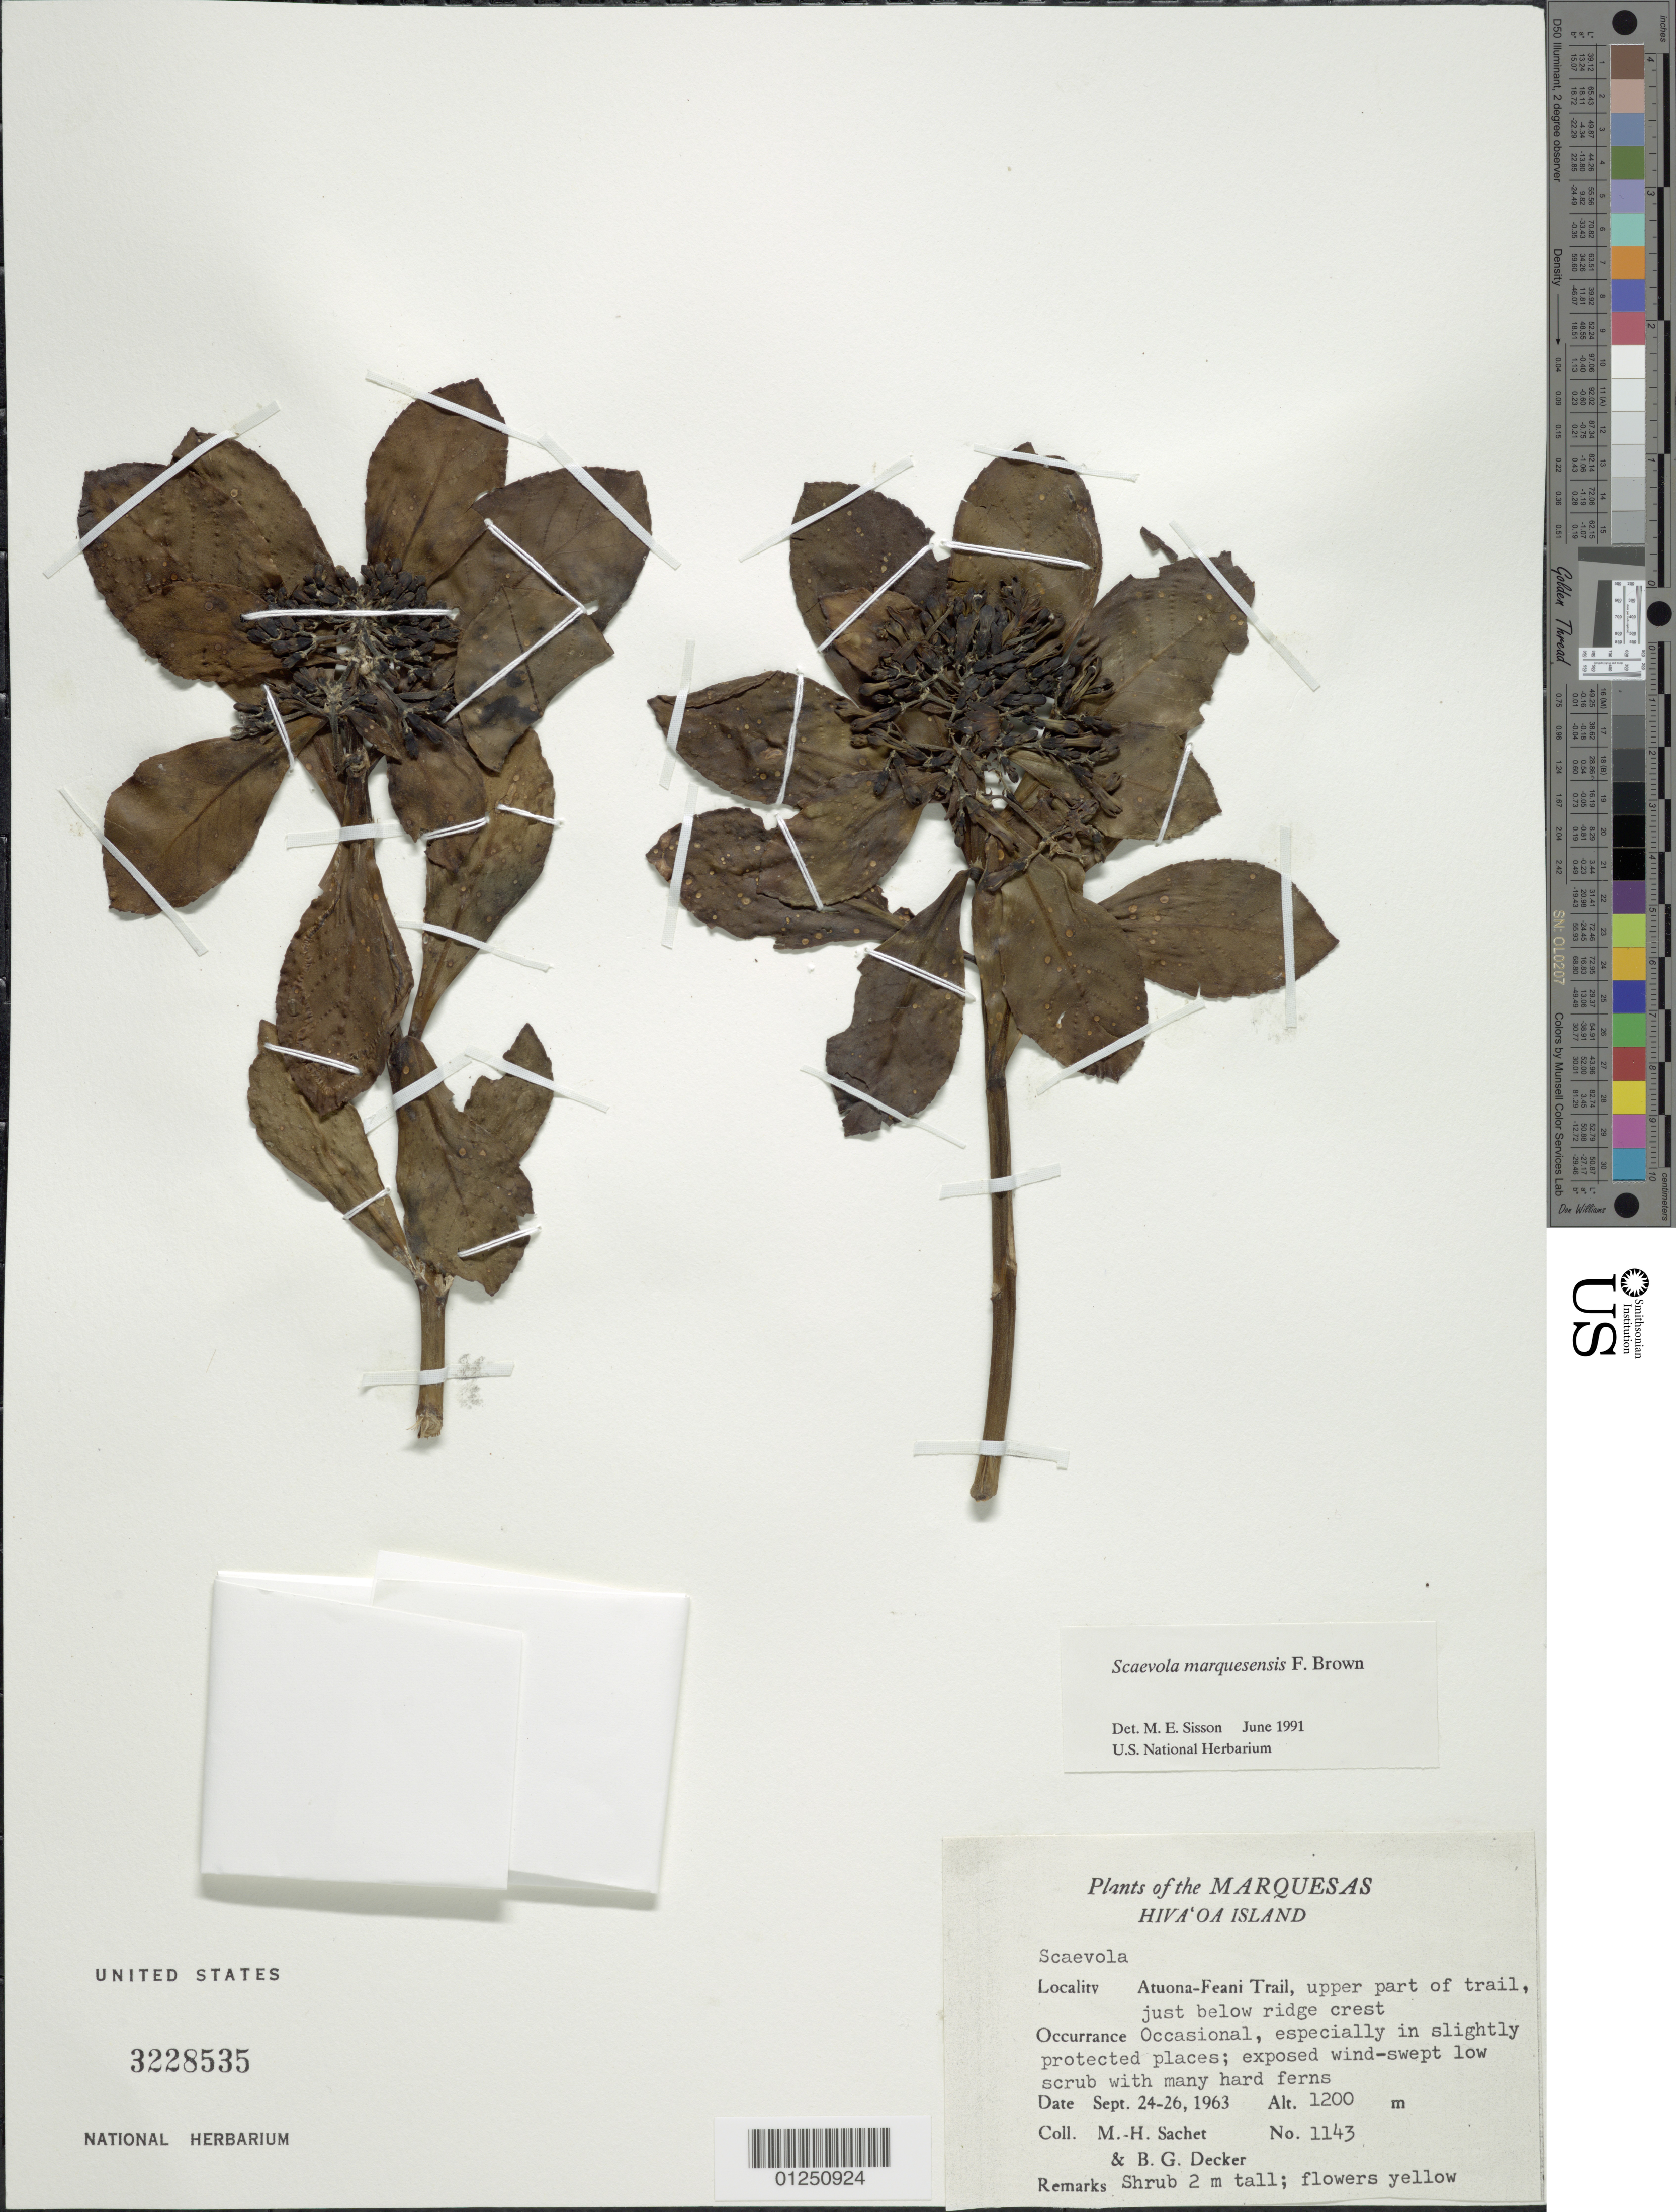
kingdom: Plantae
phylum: Tracheophyta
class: Magnoliopsida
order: Asterales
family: Goodeniaceae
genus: Scaevola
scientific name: Scaevola marquesensis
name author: F. Br.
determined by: Wagner, W. L., (BOT), Smithsonian Institution - National Museum of Natural History (UNITED STATES)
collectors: M.-H. Sachet & B. G. Decker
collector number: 1143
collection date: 1963-09-24/1963-09-26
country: French Polynesia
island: Hiva Oa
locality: Atuona-Feani Trail upper part of trail just below ridge crest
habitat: Wind-swept low scrub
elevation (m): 1200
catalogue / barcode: US 3228535